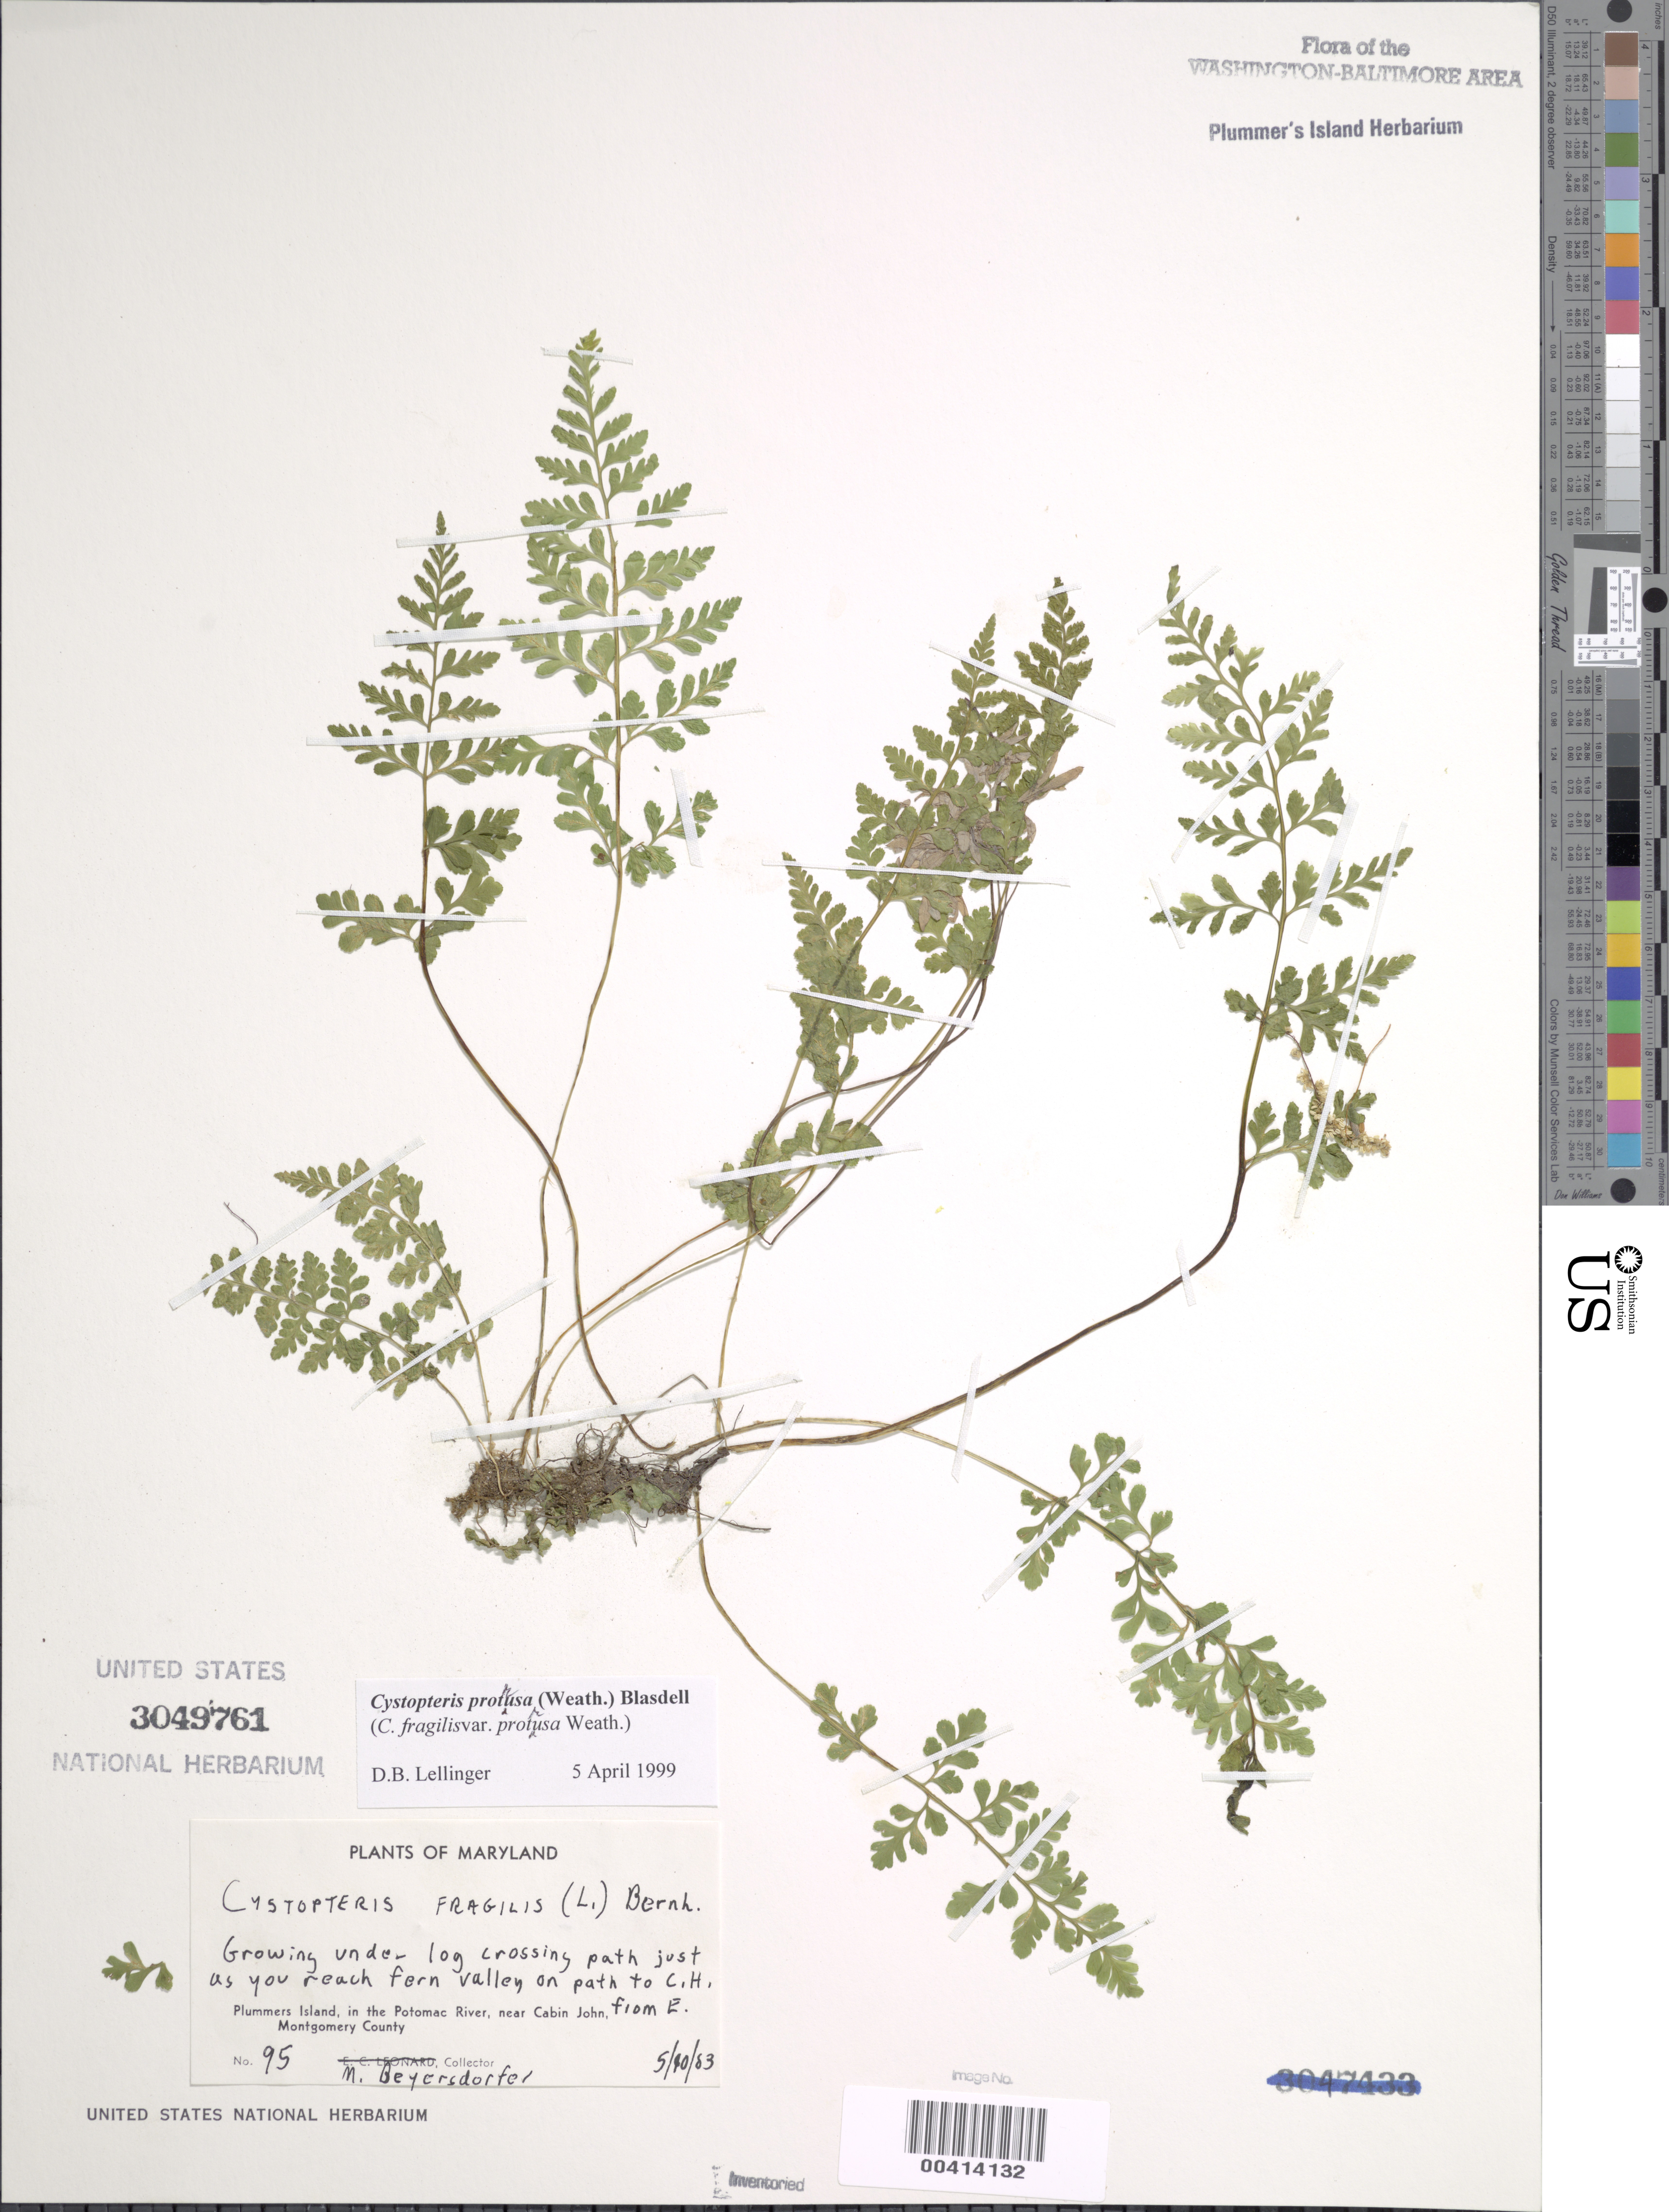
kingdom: Plantae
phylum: Tracheophyta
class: Polypodiopsida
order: Polypodiales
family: Cystopteridaceae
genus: Cystopteris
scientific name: Cystopteris utahensis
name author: Windham & Haufler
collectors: M. Beyersdorfer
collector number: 95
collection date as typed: Transcribed d/m/y: 5/10/83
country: United States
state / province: Maryland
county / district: Montgomery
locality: Growing under log crossing path just as you reach fern valley on path to C.H., Plummers Island, in the Potomac River, near Cabin John, Montgomery County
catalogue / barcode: US 3049761